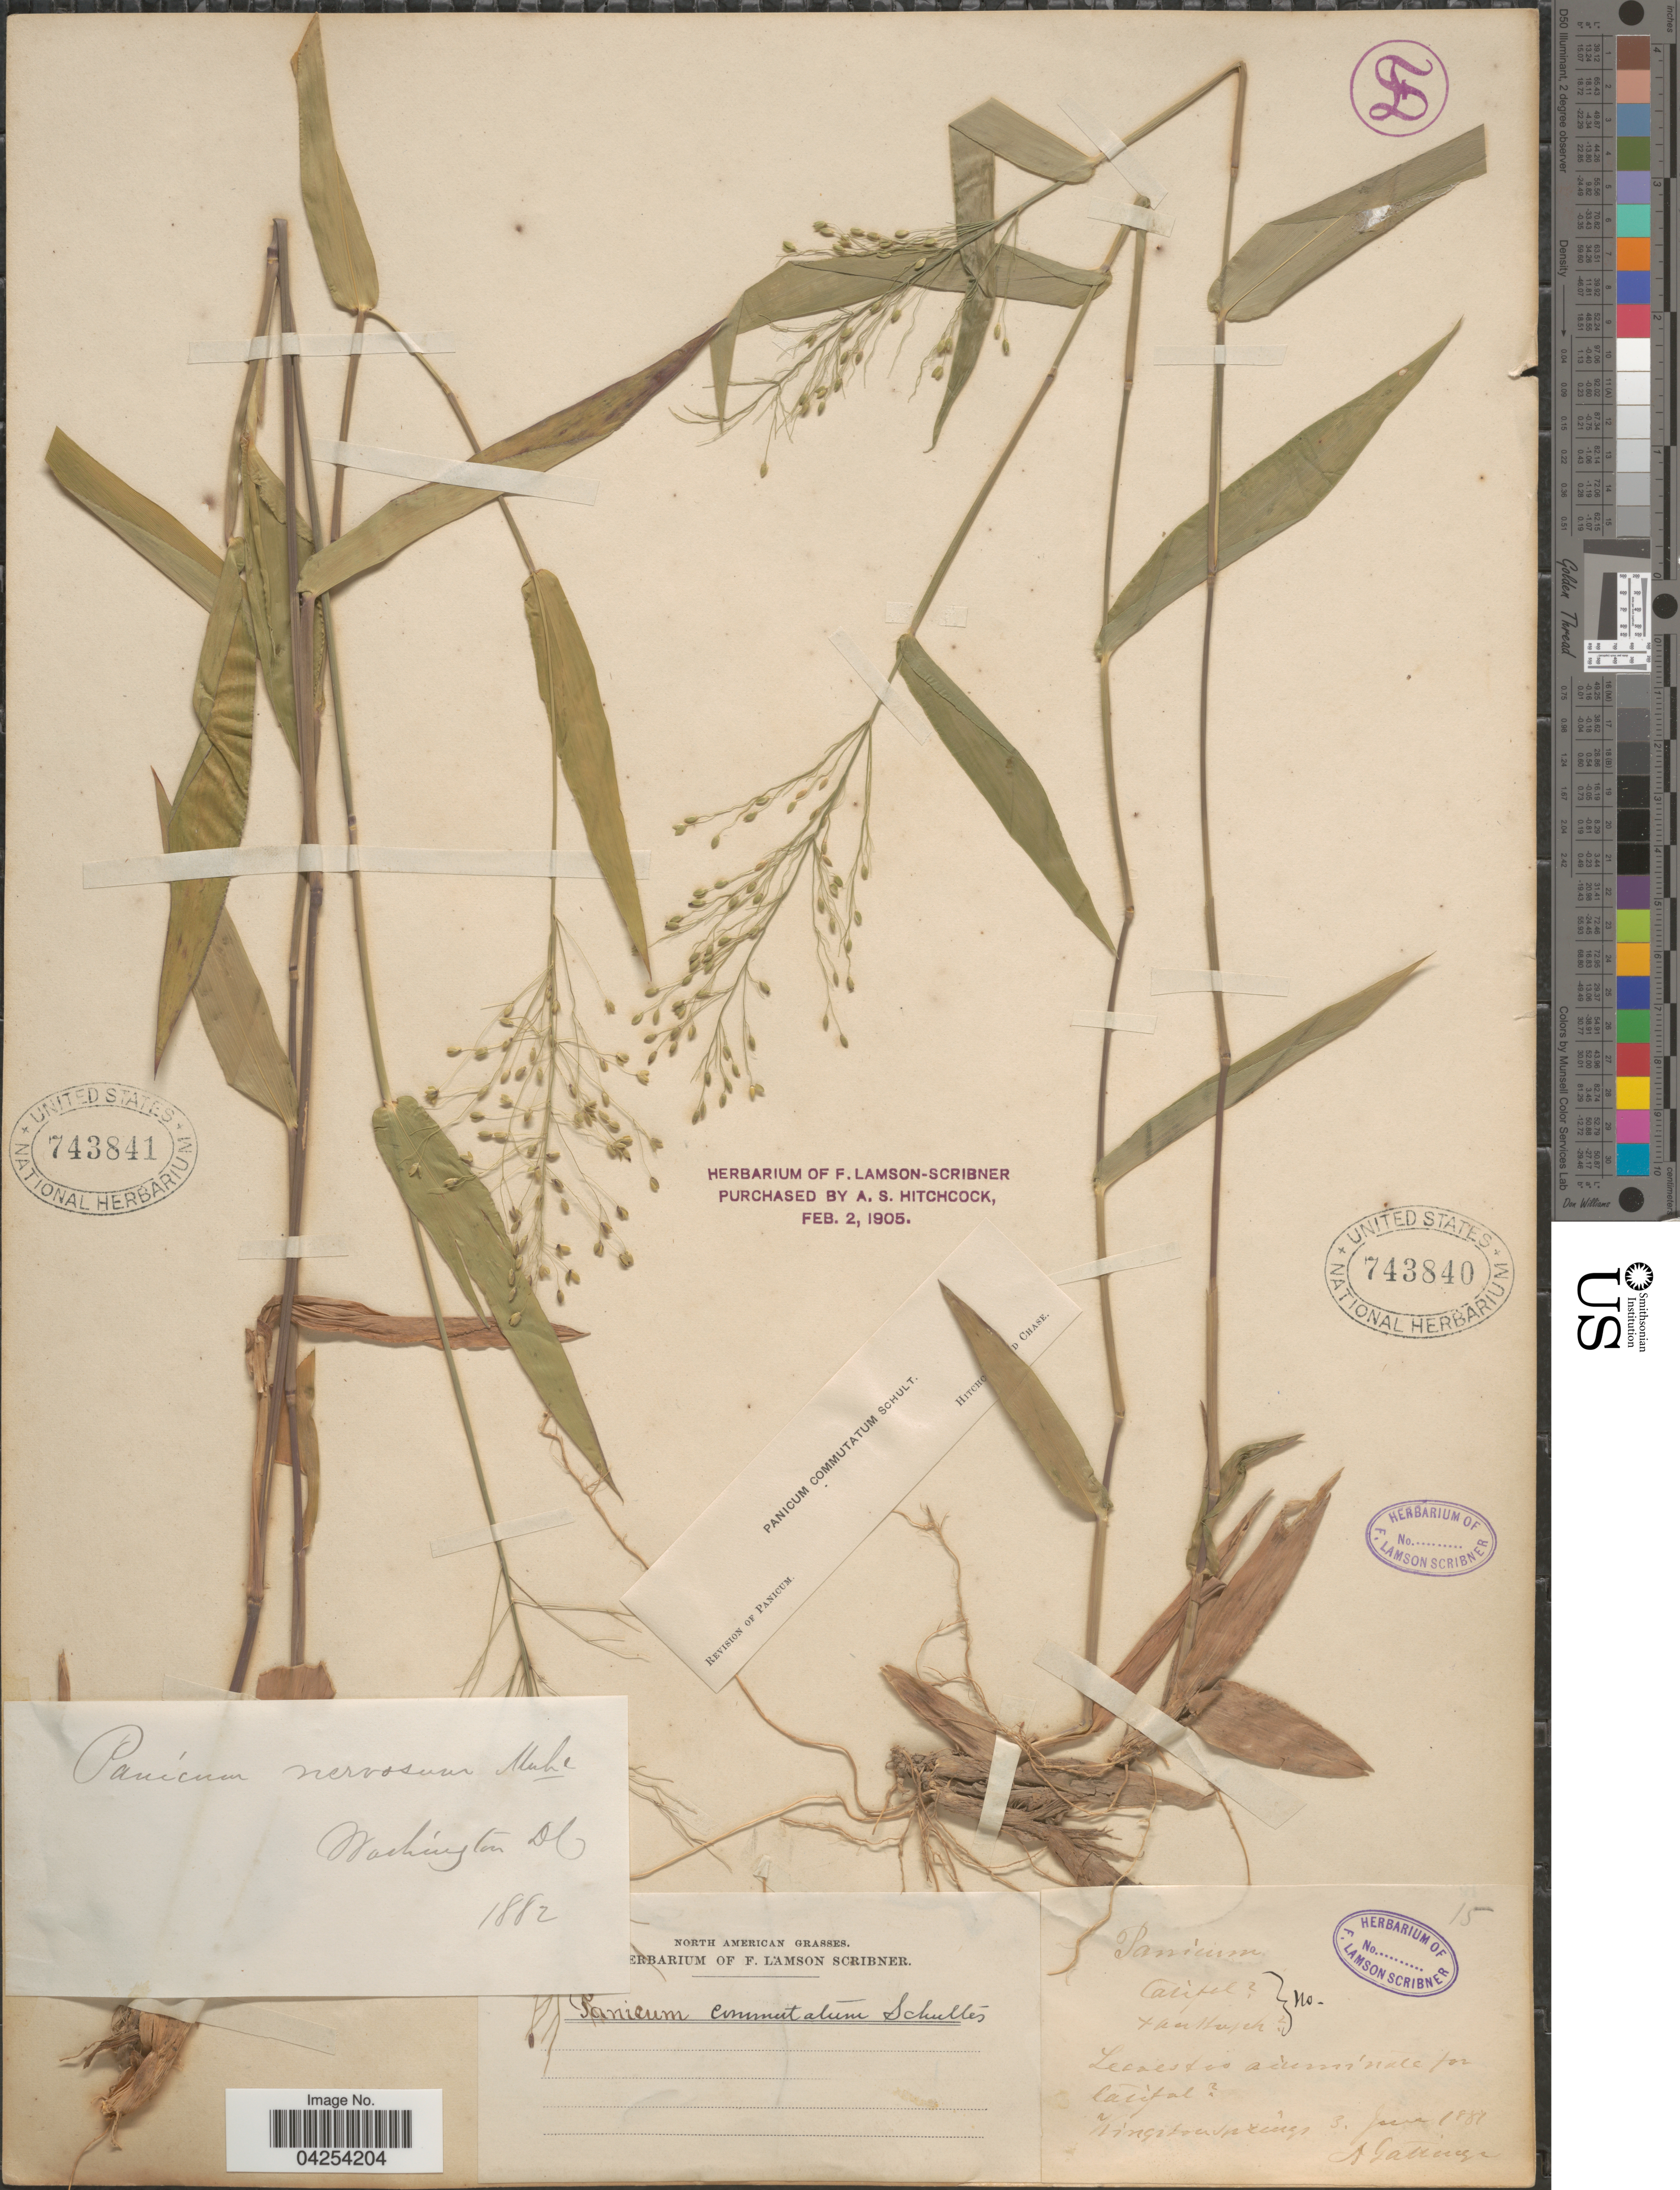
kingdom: Plantae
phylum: Tracheophyta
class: Liliopsida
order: Poales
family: Poaceae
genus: Dichanthelium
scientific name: Dichanthelium commutatum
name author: (Schult.) Gould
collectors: ex herb. F. Lamson Scribner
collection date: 1882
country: United States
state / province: District of Columbia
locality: Washington DC.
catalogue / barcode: US 743841